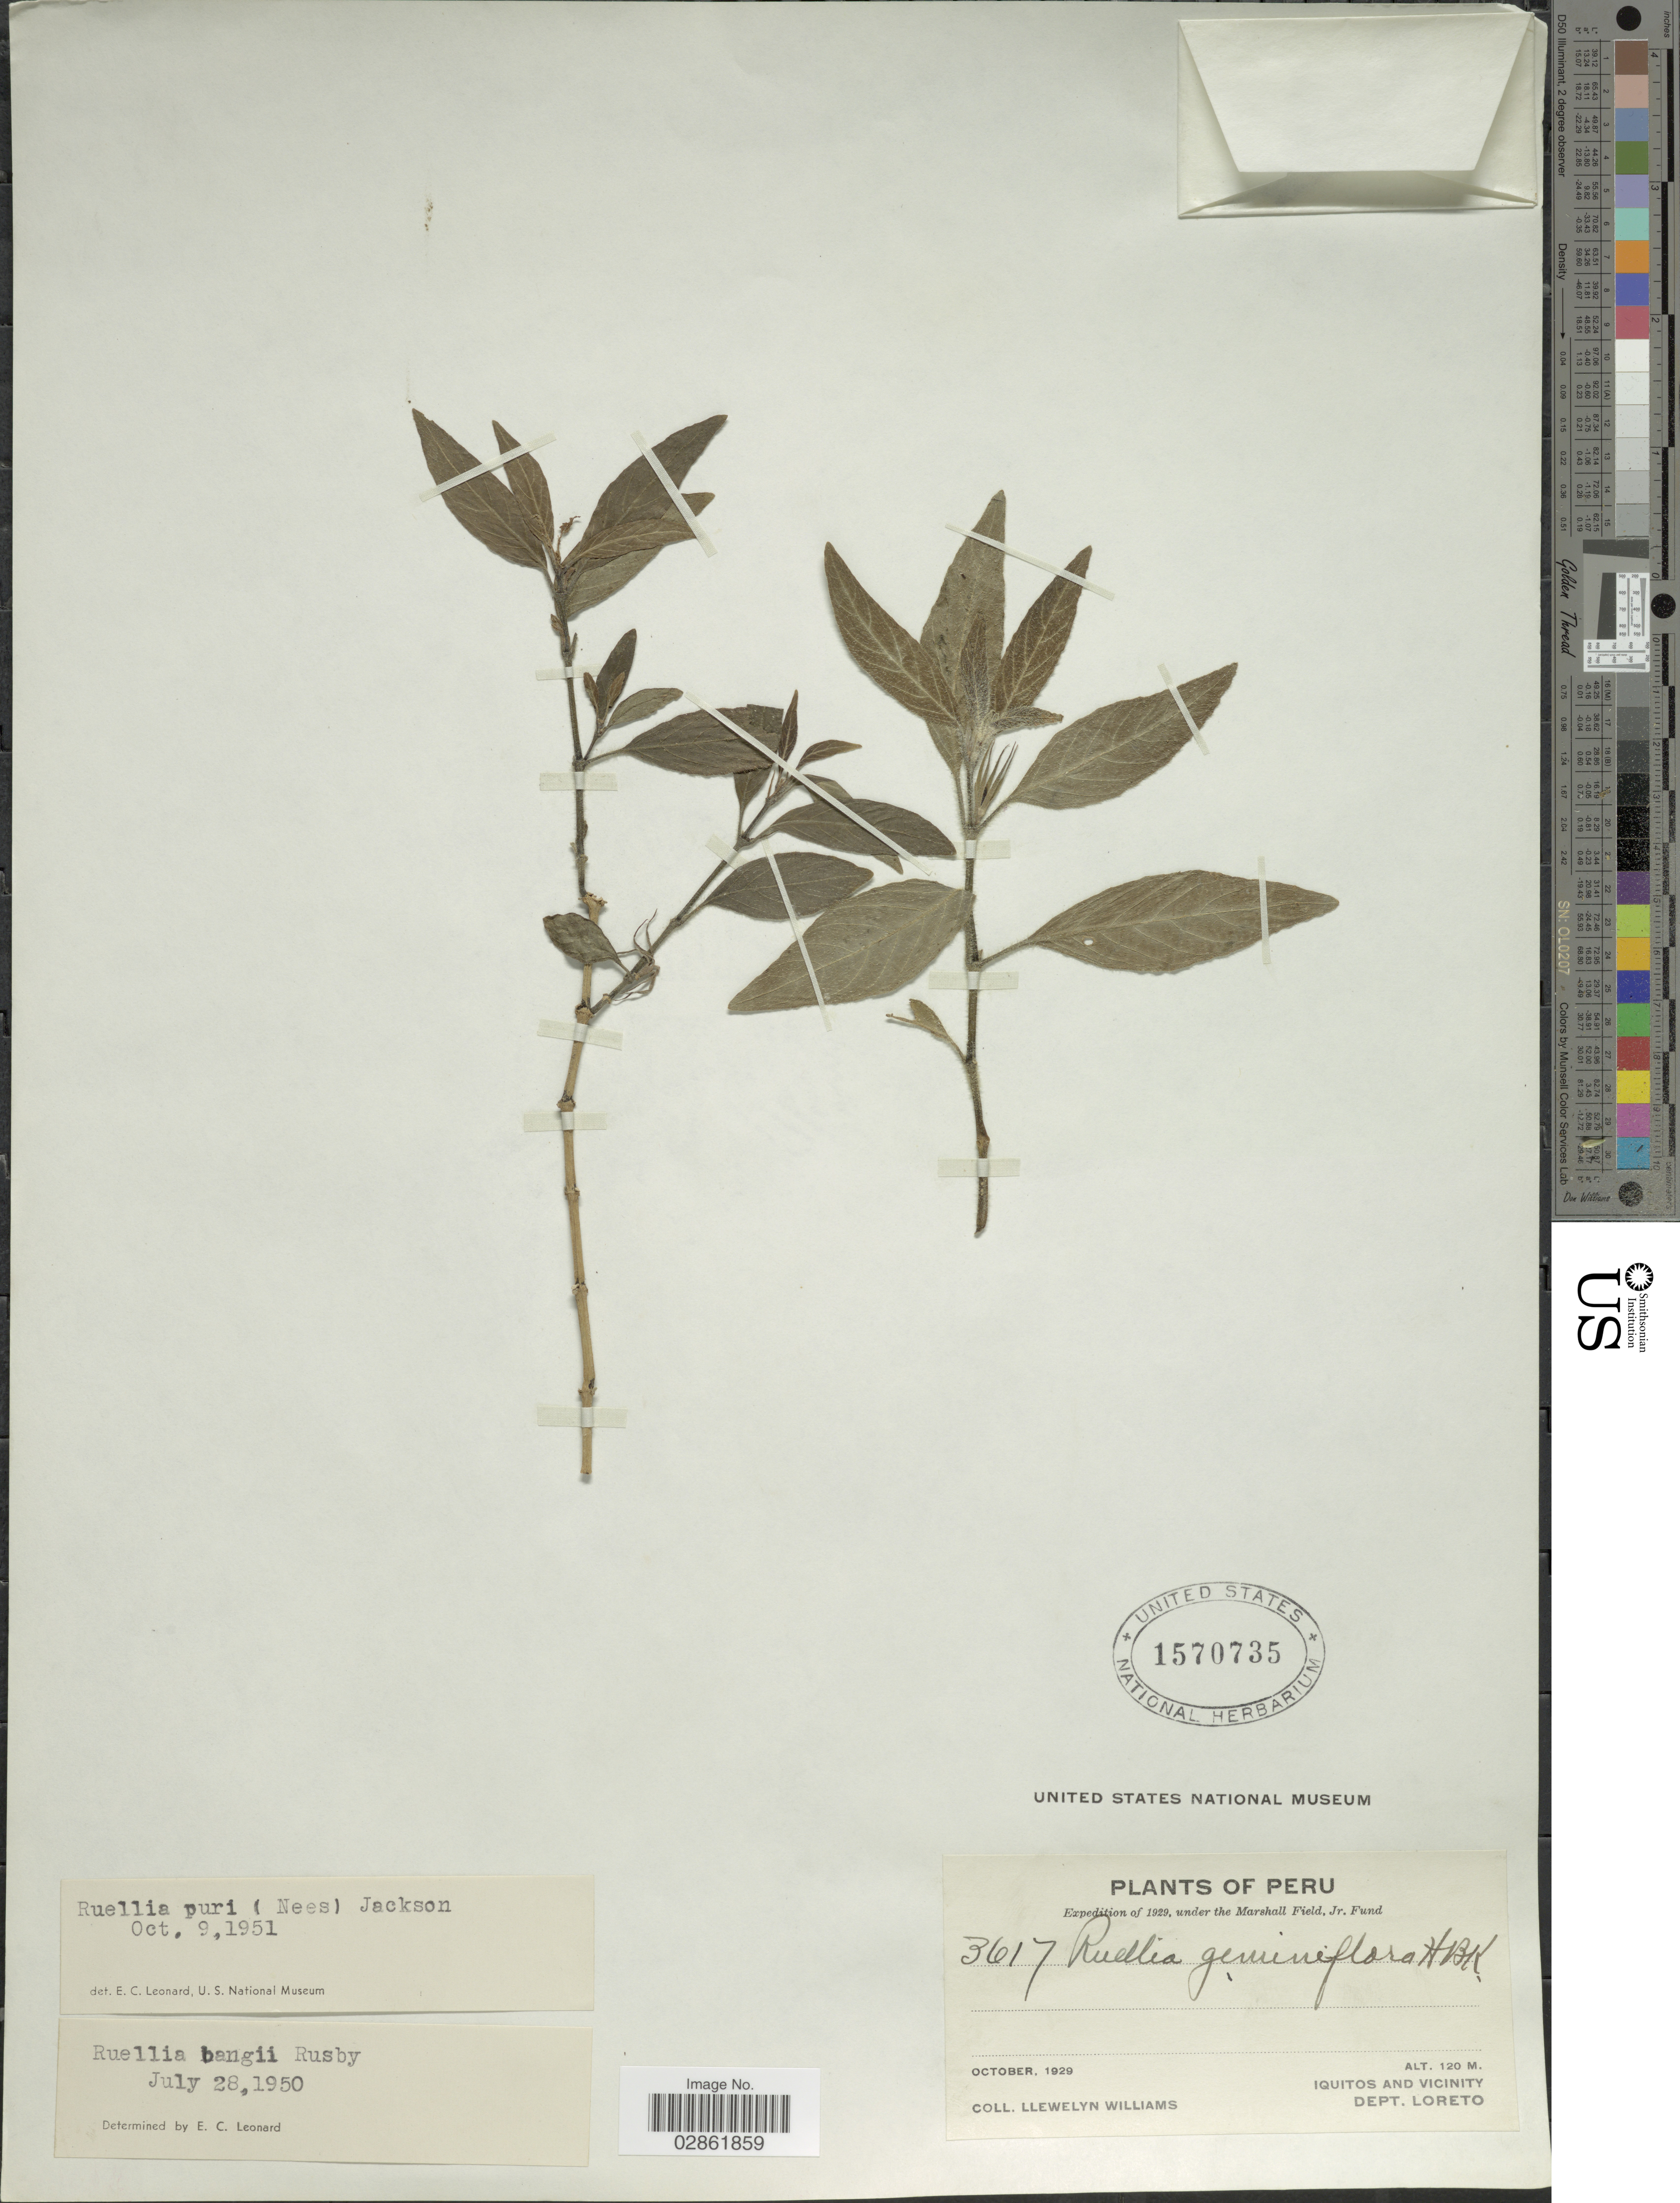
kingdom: Plantae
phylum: Tracheophyta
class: Magnoliopsida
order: Lamiales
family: Acanthaceae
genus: Ruellia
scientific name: Ruellia puri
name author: Mart. ex Nees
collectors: Ll. Williams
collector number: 3617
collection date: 1929-10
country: Peru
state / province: Loreto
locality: Iquitos and vicinity, Dept. Loreto.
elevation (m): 120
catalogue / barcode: US 1570735